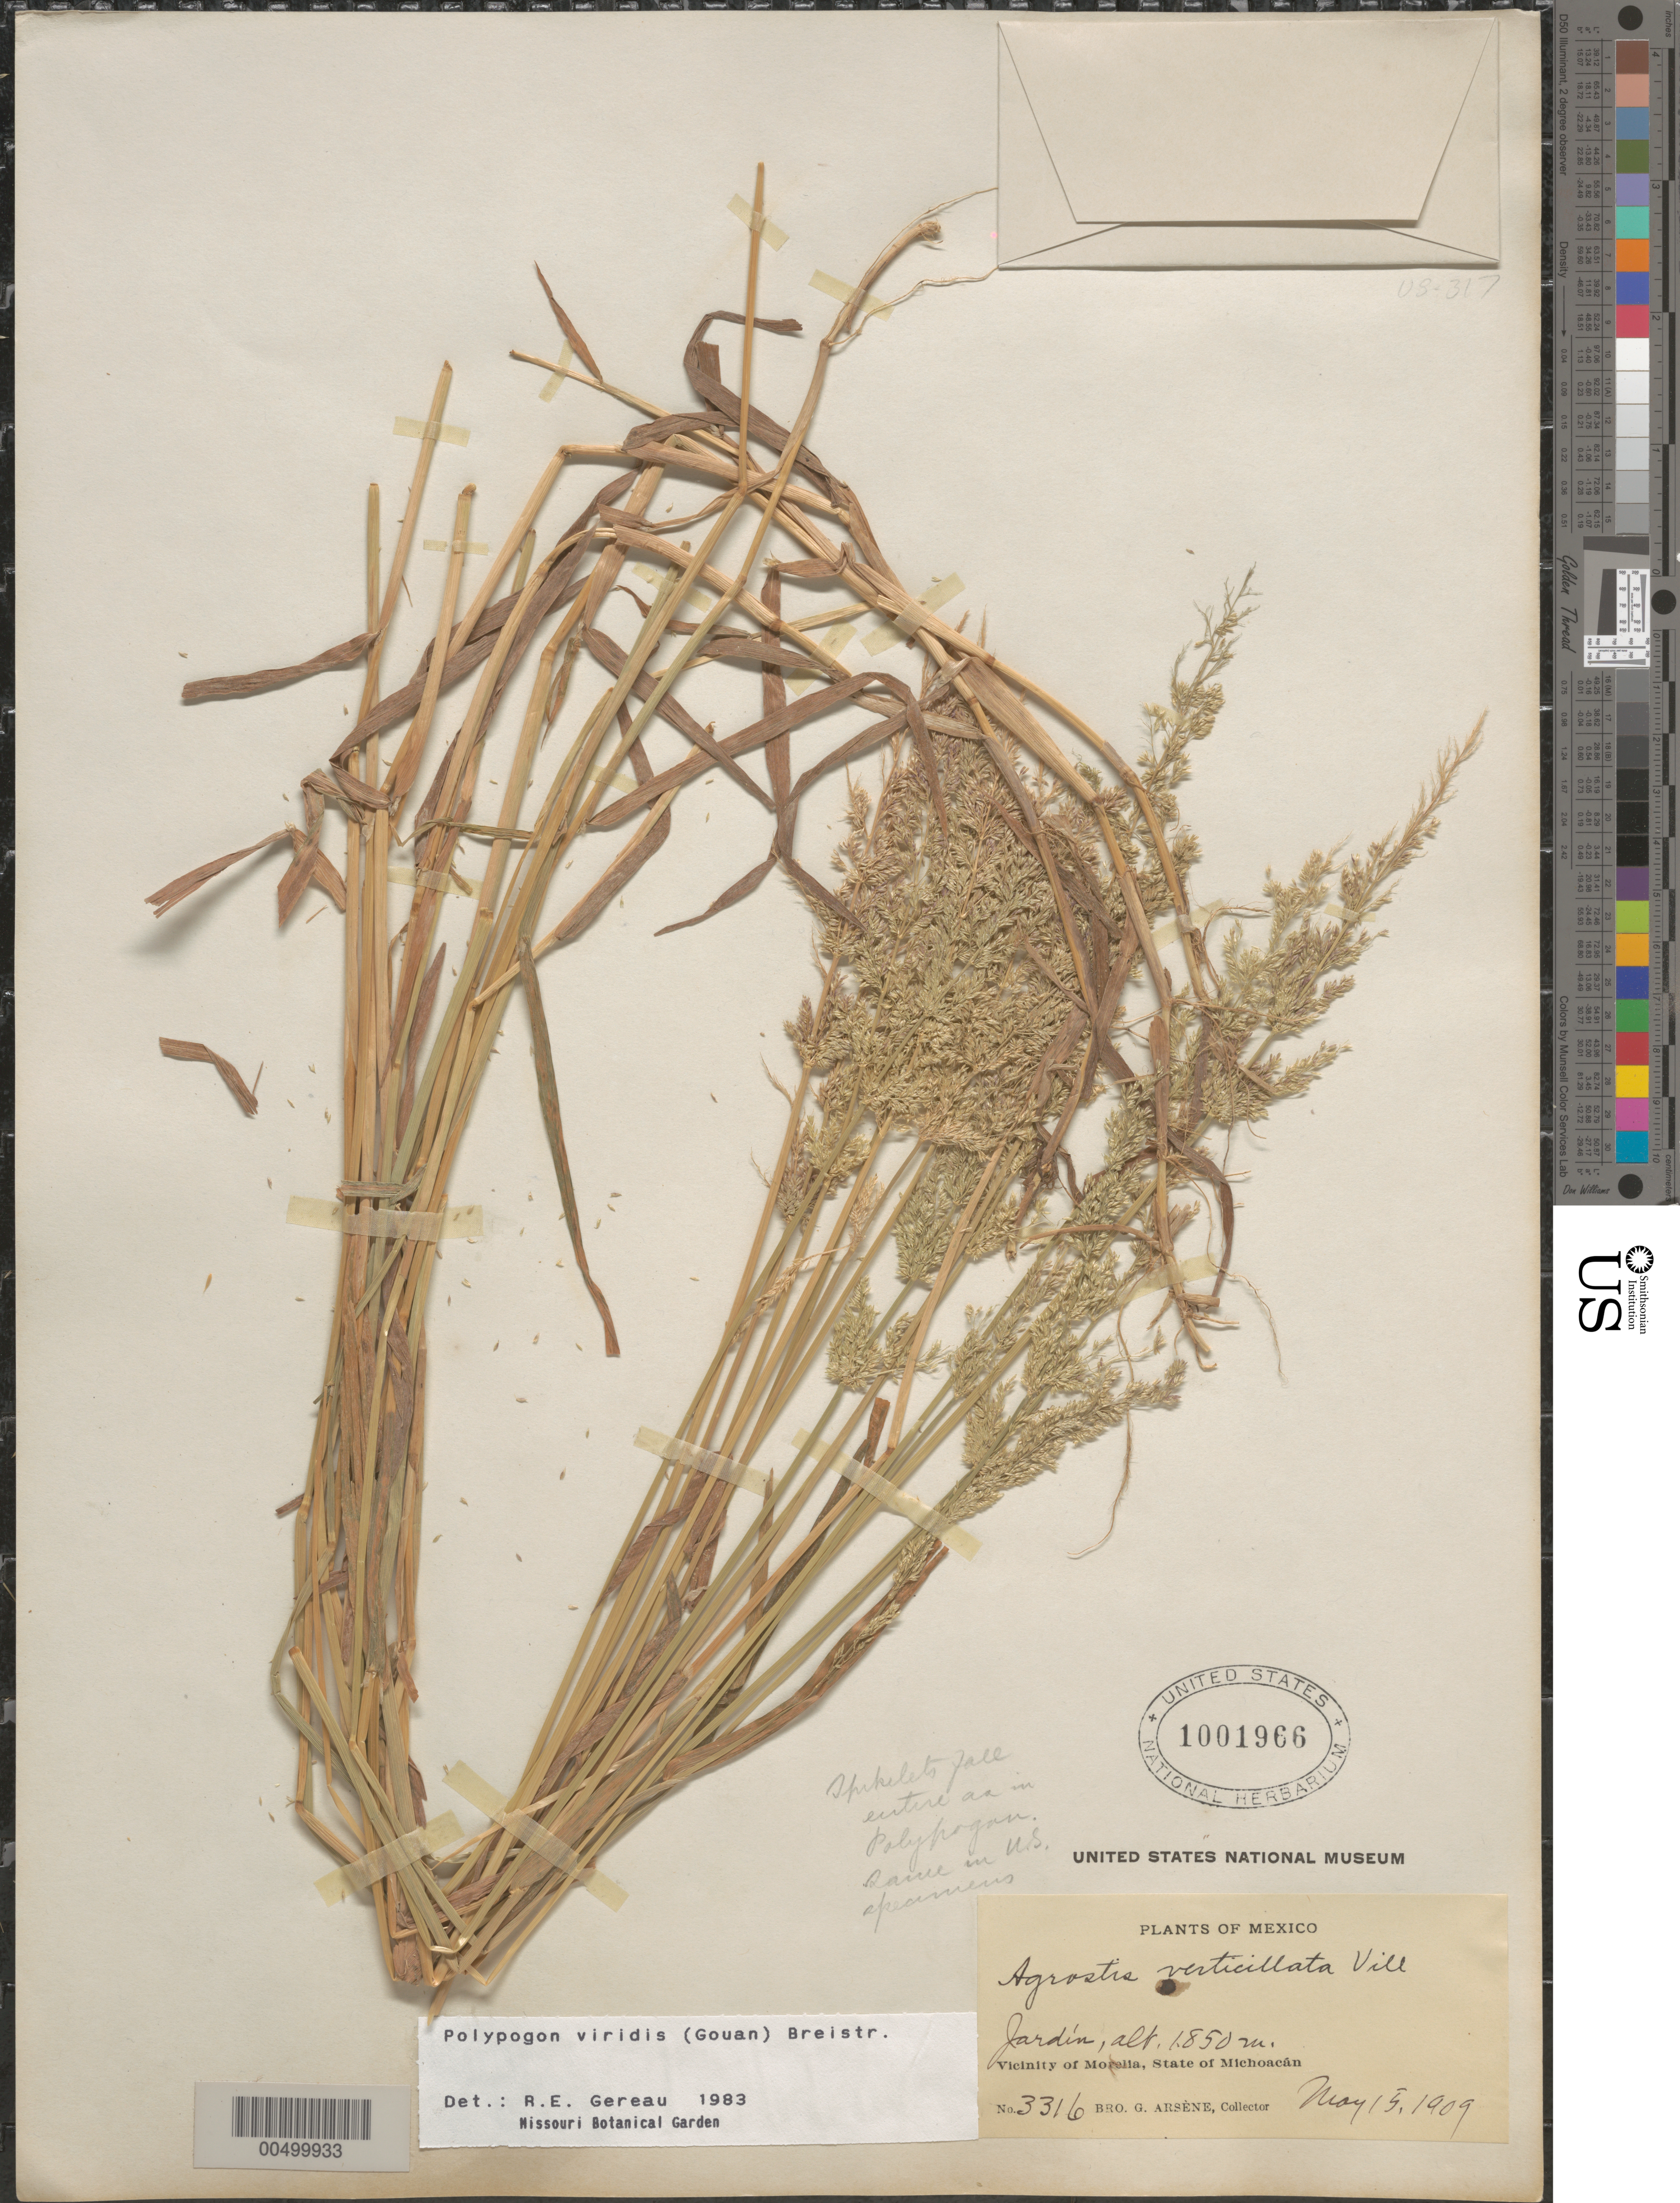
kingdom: Plantae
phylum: Tracheophyta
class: Liliopsida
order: Poales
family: Poaceae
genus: Polypogon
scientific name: Polypogon viridis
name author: (Gouan) Breistroffer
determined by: Gereau, R. E.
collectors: Bro. G. Arsène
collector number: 3316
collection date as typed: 15 May 1909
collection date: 1909-05-15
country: Mexico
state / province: Michoacán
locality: Vicinity of Morelia, Jardin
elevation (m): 1850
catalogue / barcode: US 1001966